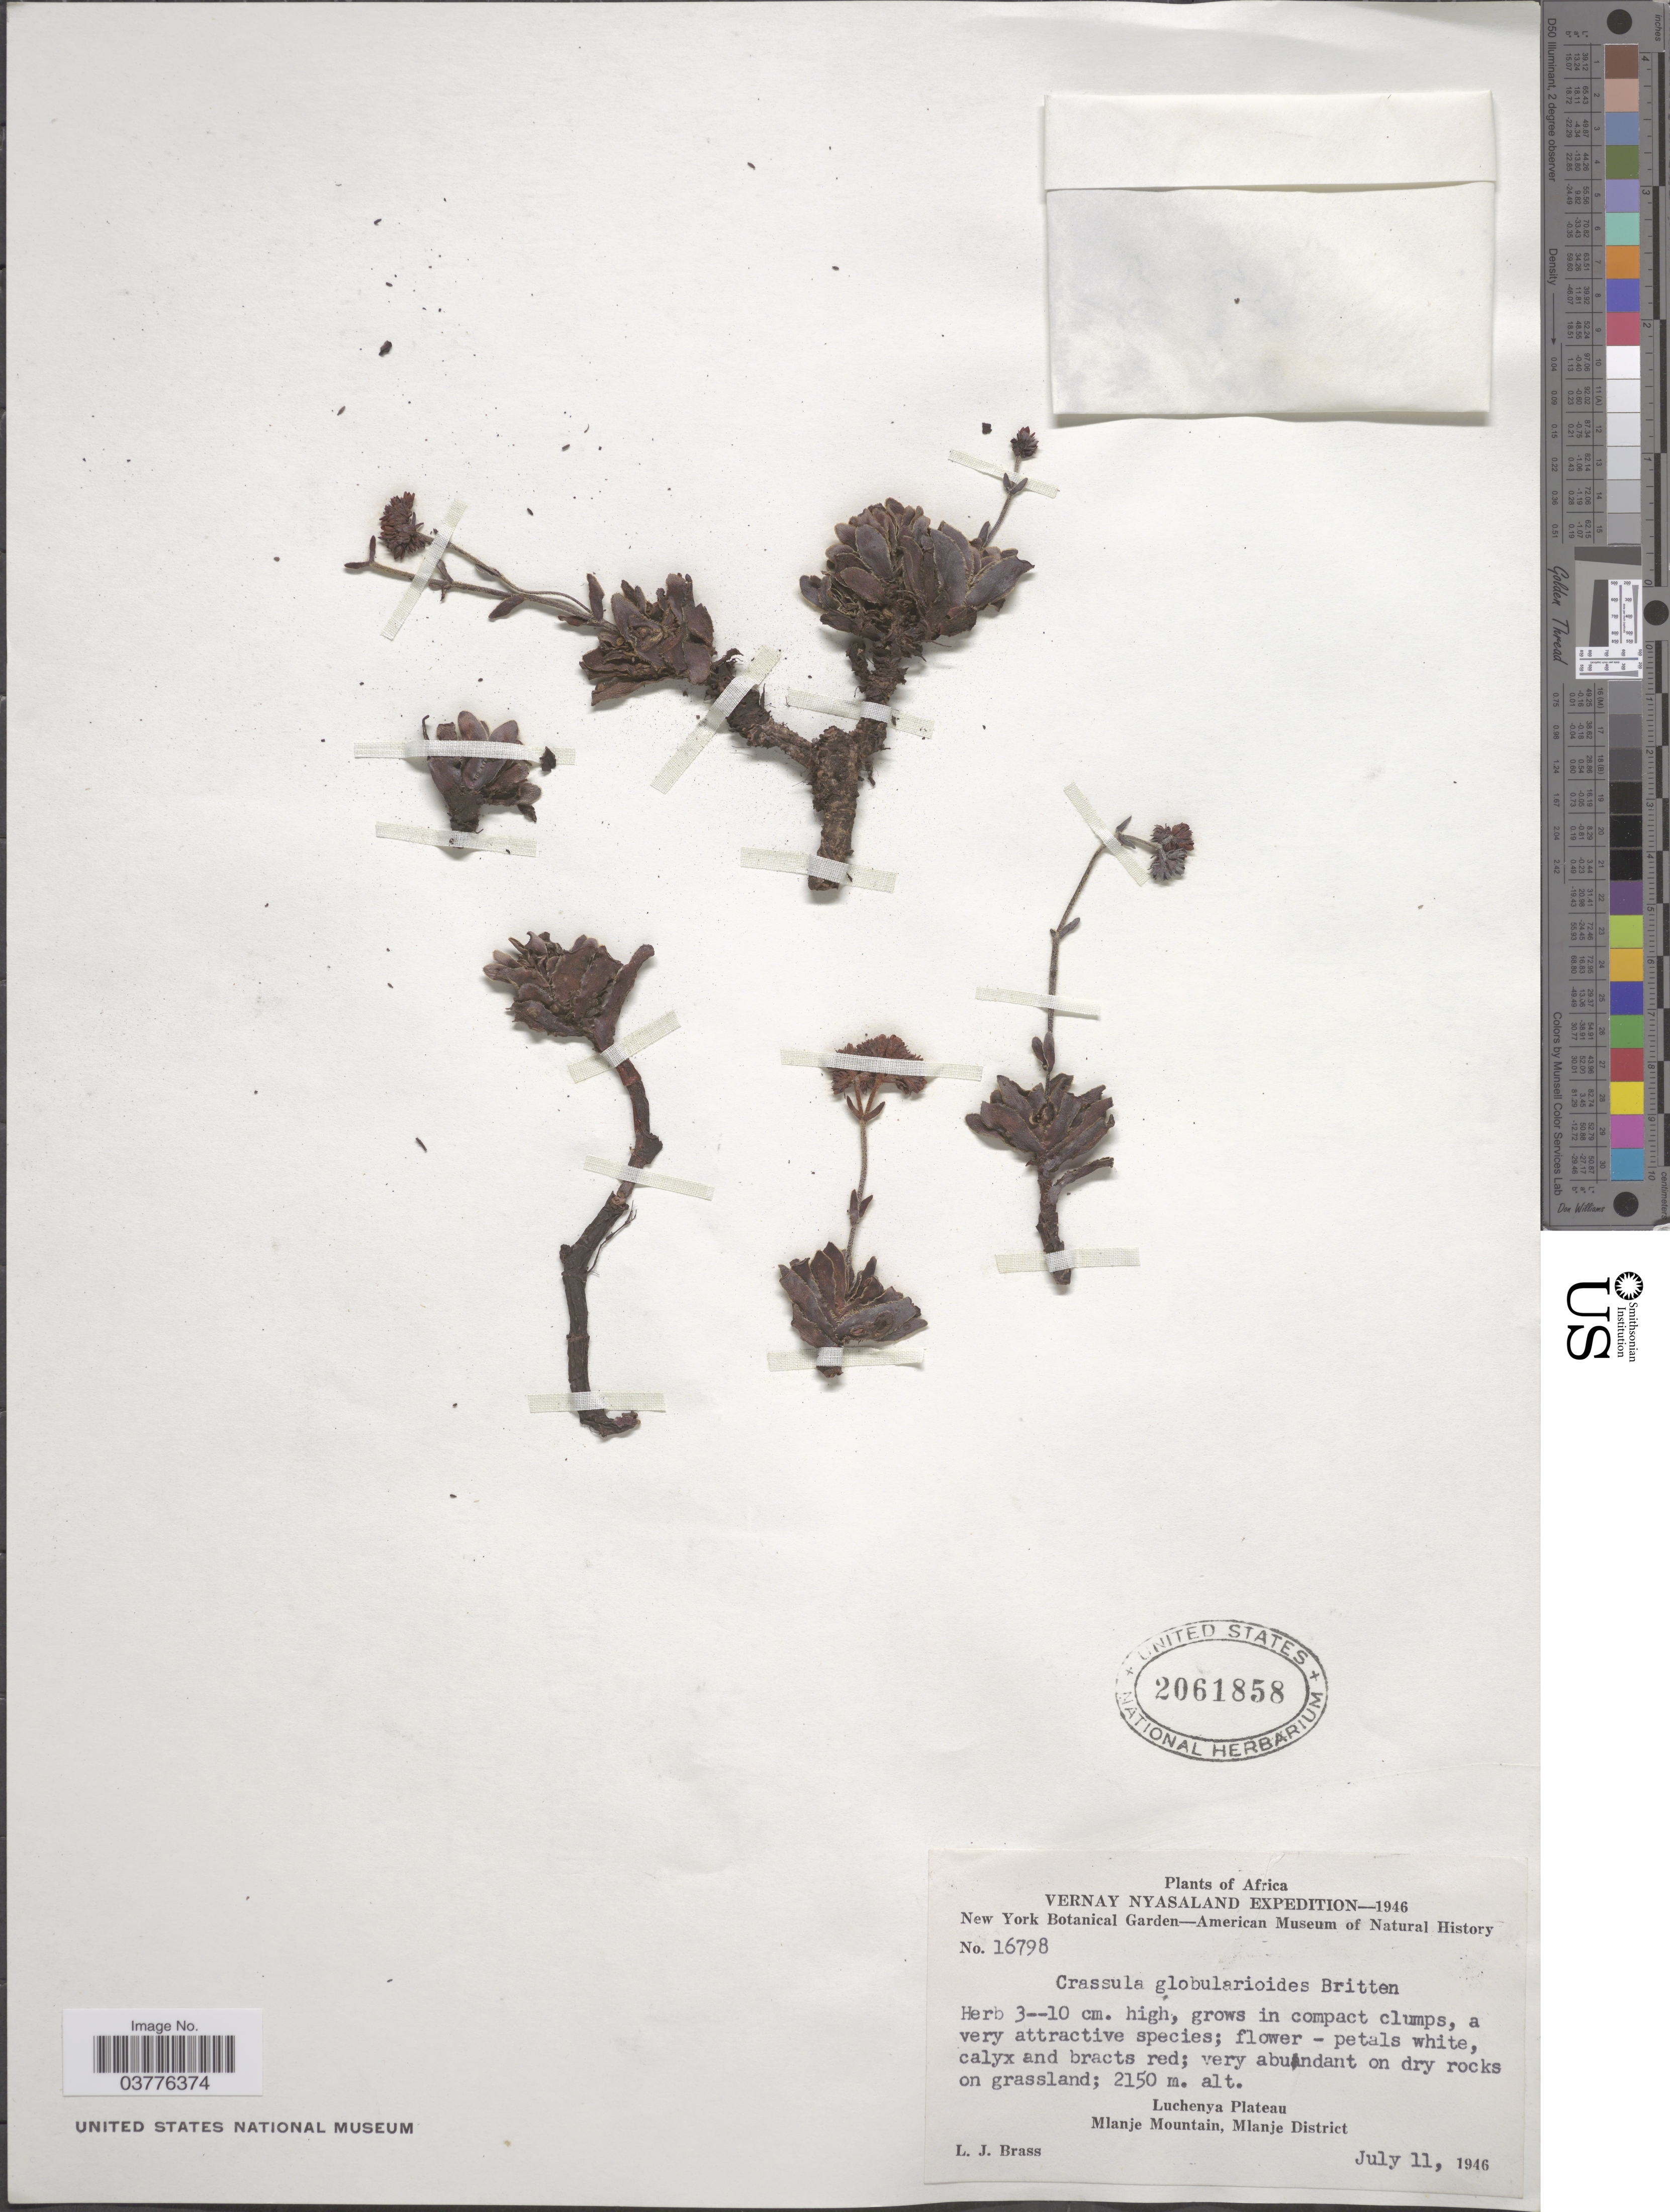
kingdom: Plantae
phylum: Tracheophyta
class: Magnoliopsida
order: Saxifragales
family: Crassulaceae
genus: Crassula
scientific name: Crassula globularioides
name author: Britten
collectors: L. J. Brass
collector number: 16798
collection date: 1946-07-11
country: Malawi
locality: Vernay Nyasaland. Luchenya Plateau. Mlanje Mountain, Mlanje District.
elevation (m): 2150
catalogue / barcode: US 2061858